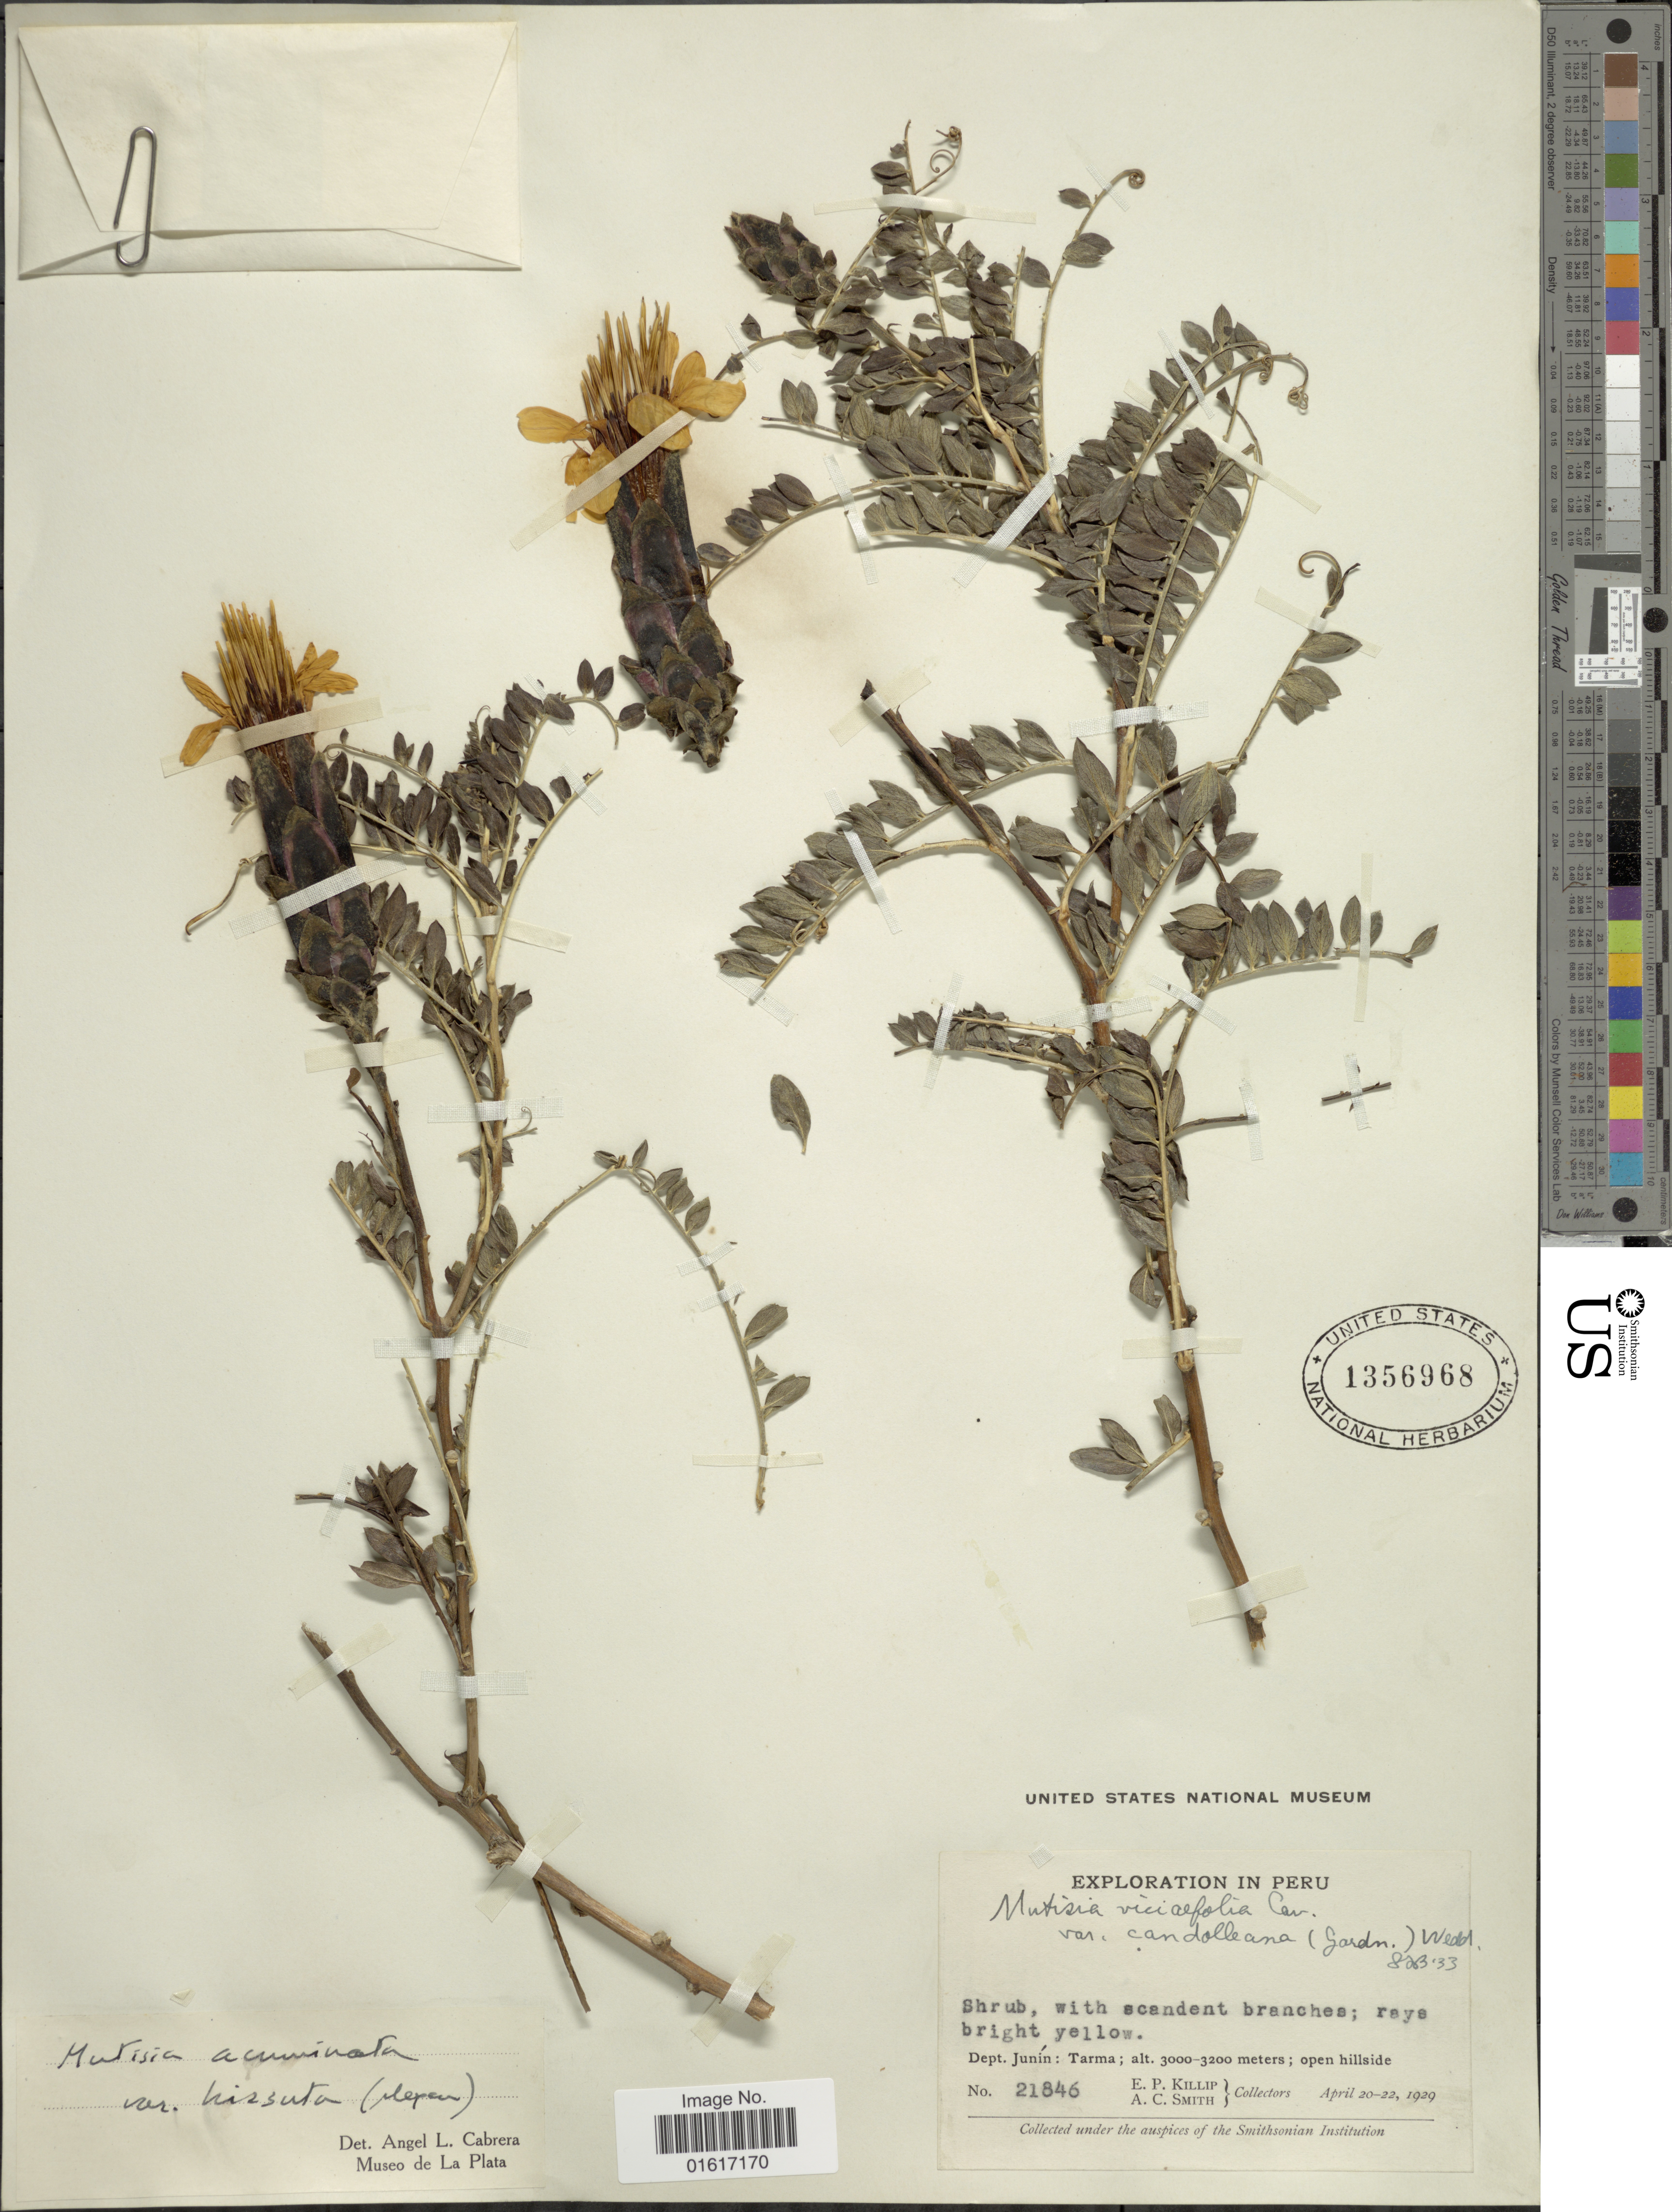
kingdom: Plantae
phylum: Tracheophyta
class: Magnoliopsida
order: Asterales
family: Asteraceae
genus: Mutisia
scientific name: Mutisia acuminata var. hirsuta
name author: (Meyen) Cabrera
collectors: E. P. Killip & A. C. Smith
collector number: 21846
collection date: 1929-04-20/1929-04-22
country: Peru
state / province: Junín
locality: Tarma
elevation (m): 3000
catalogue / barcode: US 1356968